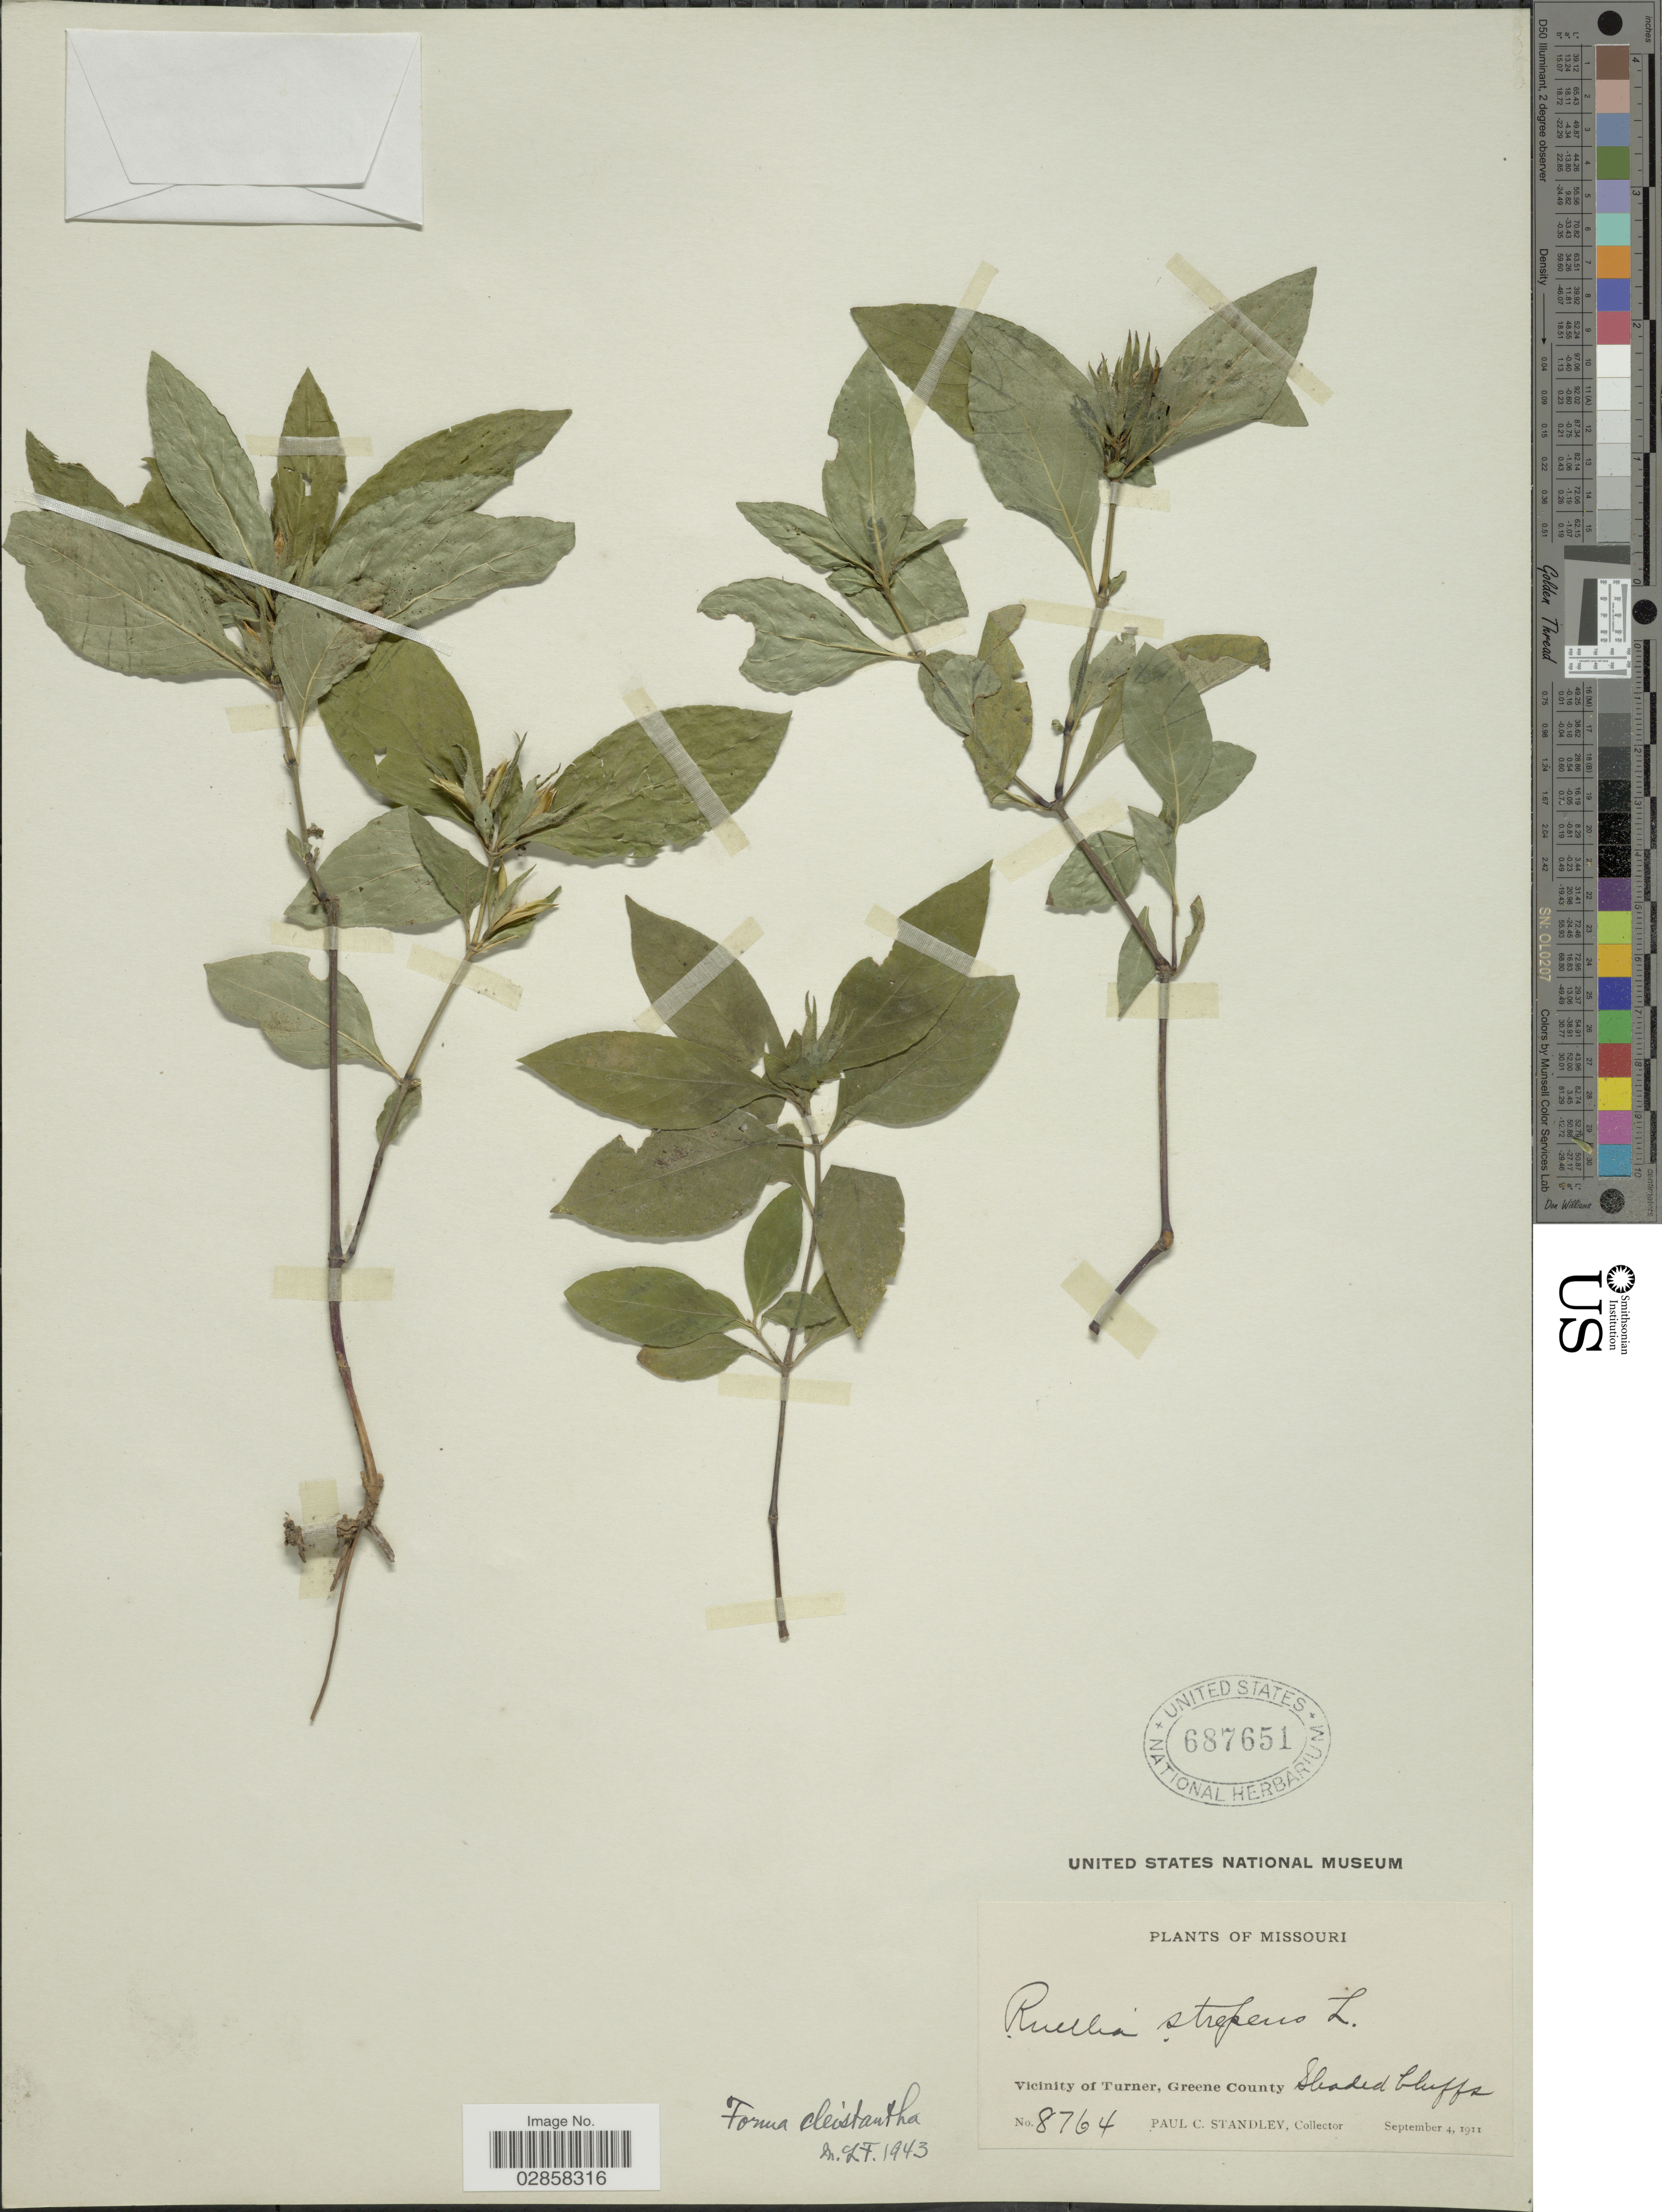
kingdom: Plantae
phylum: Tracheophyta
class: Magnoliopsida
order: Lamiales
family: Acanthaceae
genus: Ruellia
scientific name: Ruellia strepens f. cleistantha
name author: (A. Gray) S. McCoy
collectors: P. C. Standley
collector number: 8764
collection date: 1911-09-04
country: United States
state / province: Missouri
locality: Vicinity of Turner, Greene County. Shaded bluffs.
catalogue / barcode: US 687651